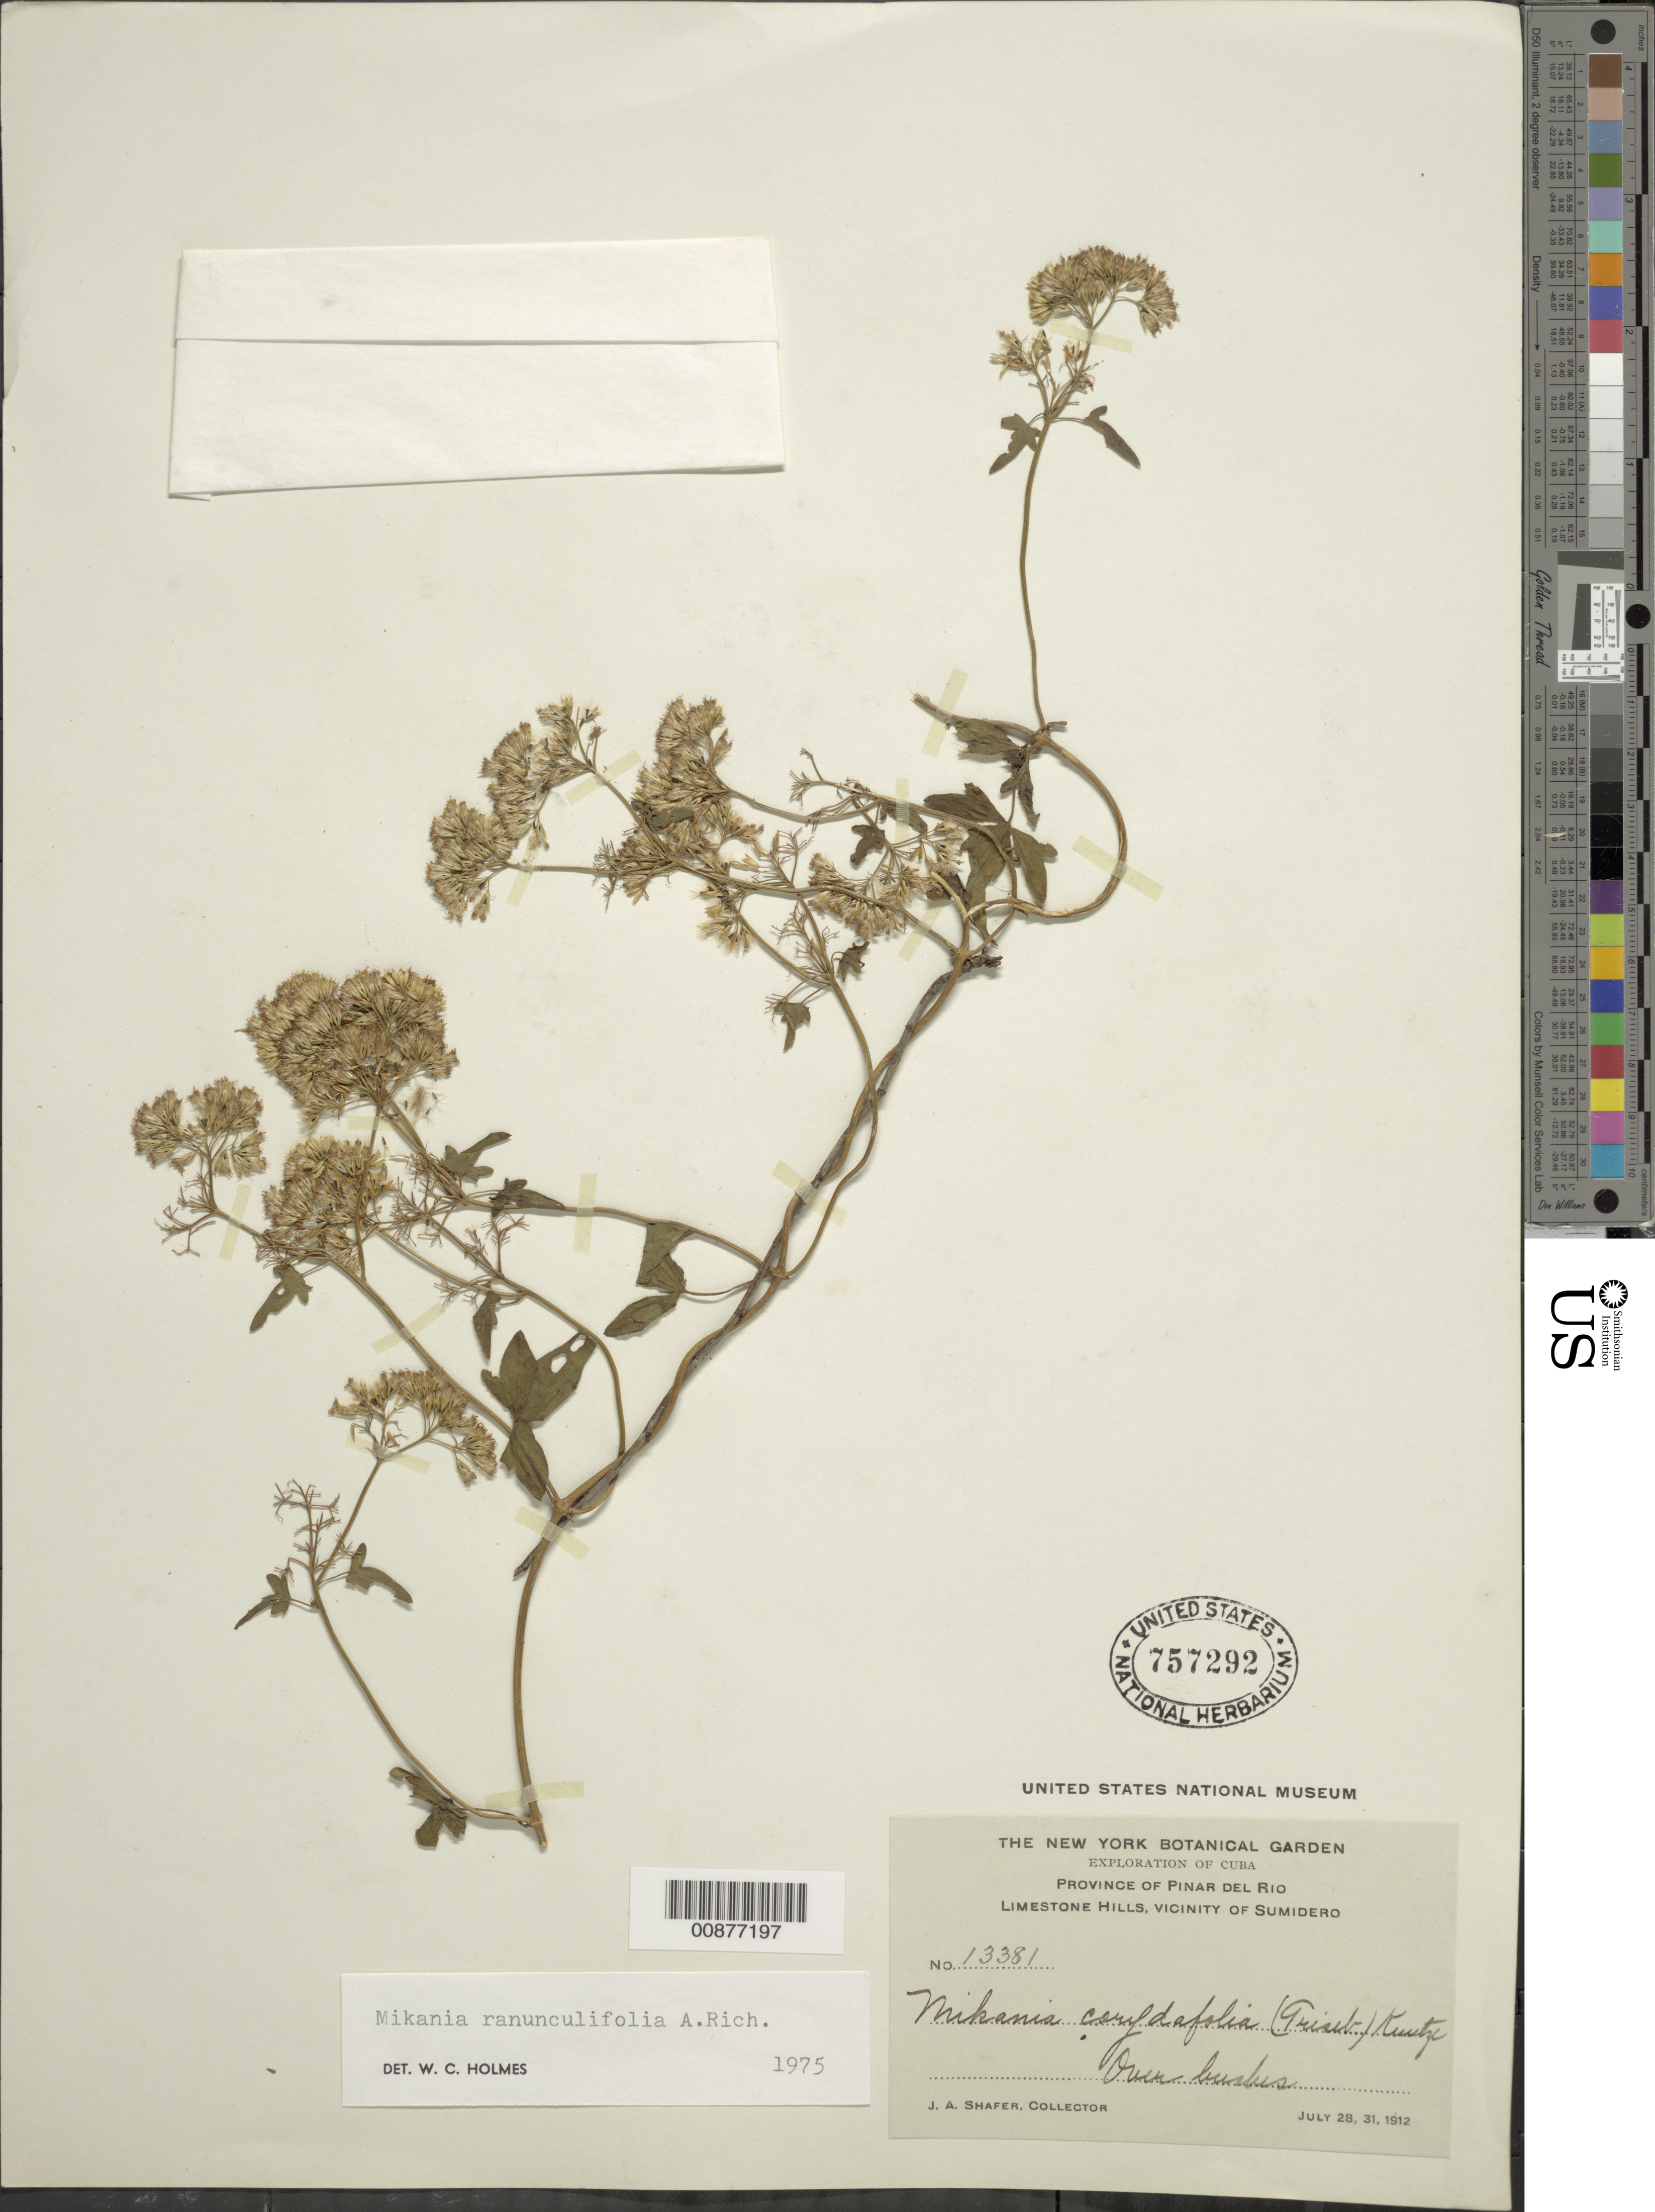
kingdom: Plantae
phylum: Tracheophyta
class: Magnoliopsida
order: Asterales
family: Asteraceae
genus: Mikania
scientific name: Mikania ranunculifolia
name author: A. Rich.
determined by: Holmes, Walter C., (BAYLU), Baylor University (UNITED STATES)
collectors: J. A. Shafer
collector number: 13381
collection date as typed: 28 Jul 1912 and 31 Jul 1912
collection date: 1912-07-28,1912-07-31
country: Cuba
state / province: Pinar del Río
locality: Vicinity of Sumidero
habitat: Limestone hill, climbing over bushes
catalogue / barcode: US 757292